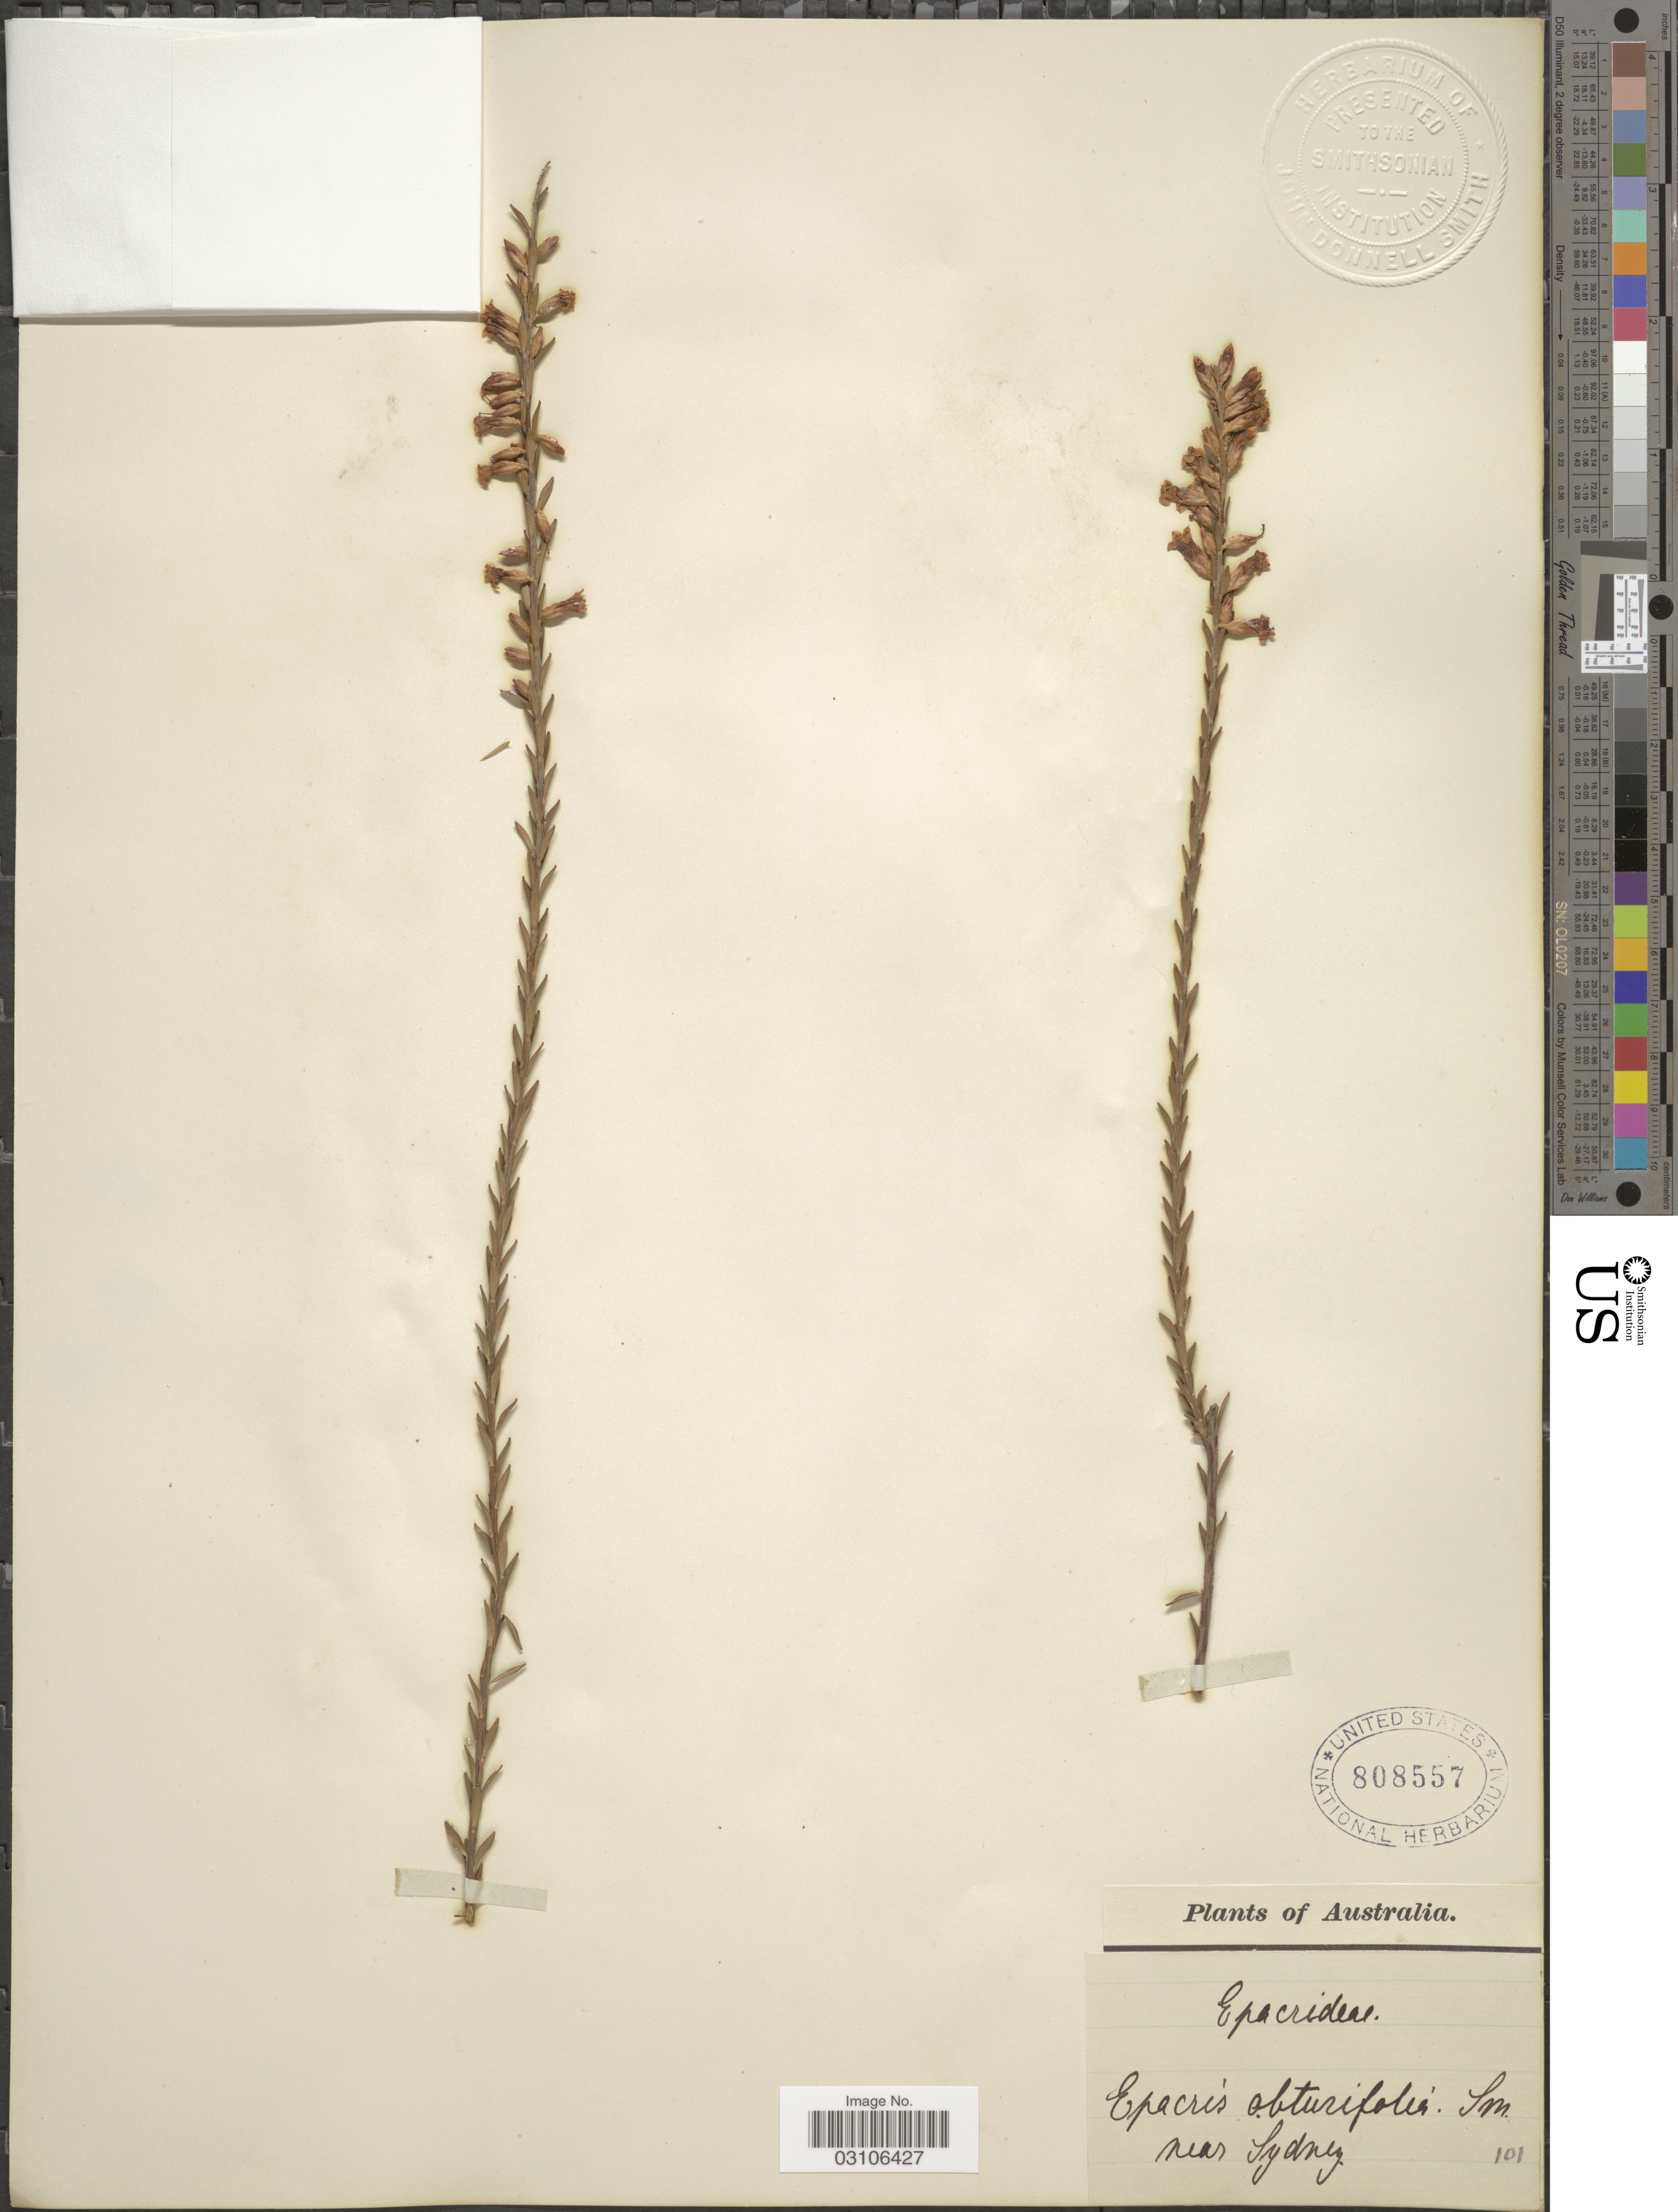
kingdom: Plantae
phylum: Tracheophyta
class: Magnoliopsida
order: Ericales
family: Ericaceae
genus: Epacris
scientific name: Epacris obtusifolia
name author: Sm.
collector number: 101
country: Australia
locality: Near Sydney.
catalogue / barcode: US 808557